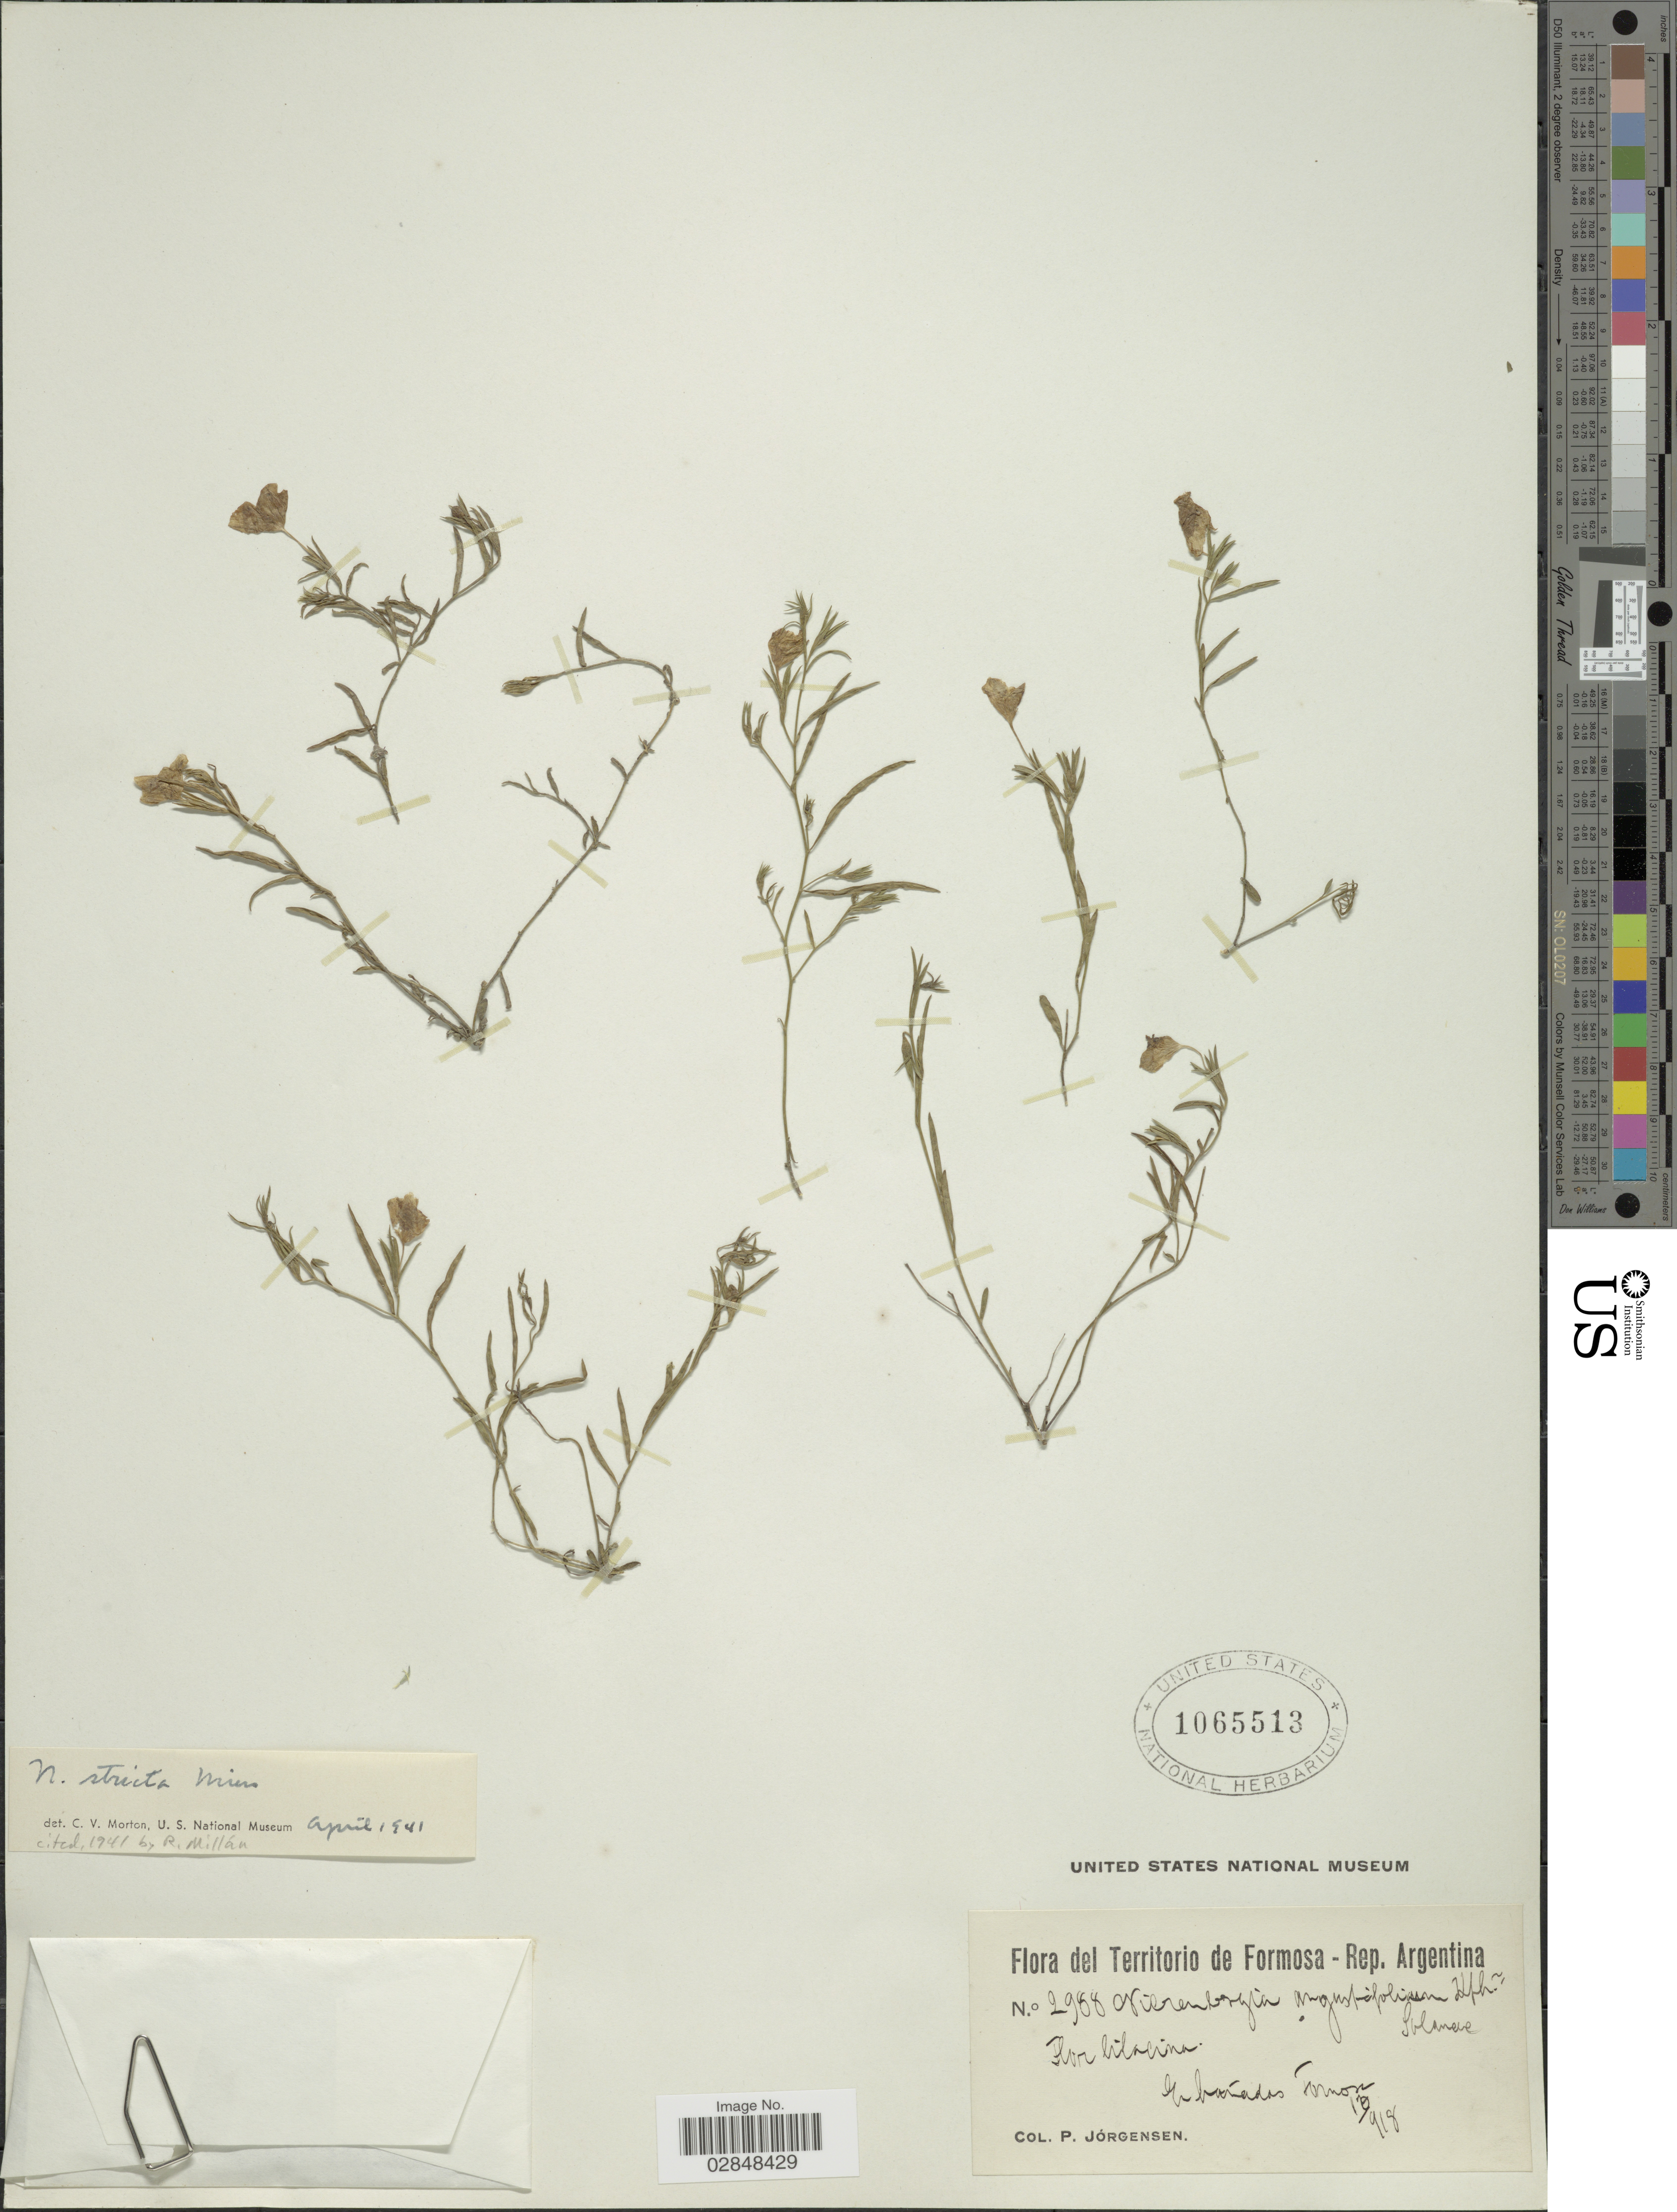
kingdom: Plantae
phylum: Tracheophyta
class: Magnoliopsida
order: Solanales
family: Solanaceae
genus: Nierembergia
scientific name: Nierembergia stricta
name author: Miers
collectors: P. Jörgensen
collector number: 2988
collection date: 1918-10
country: Argentina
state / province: Formosa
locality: Territorio de Formosa. Ebárados Formosa.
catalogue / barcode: US 1065513